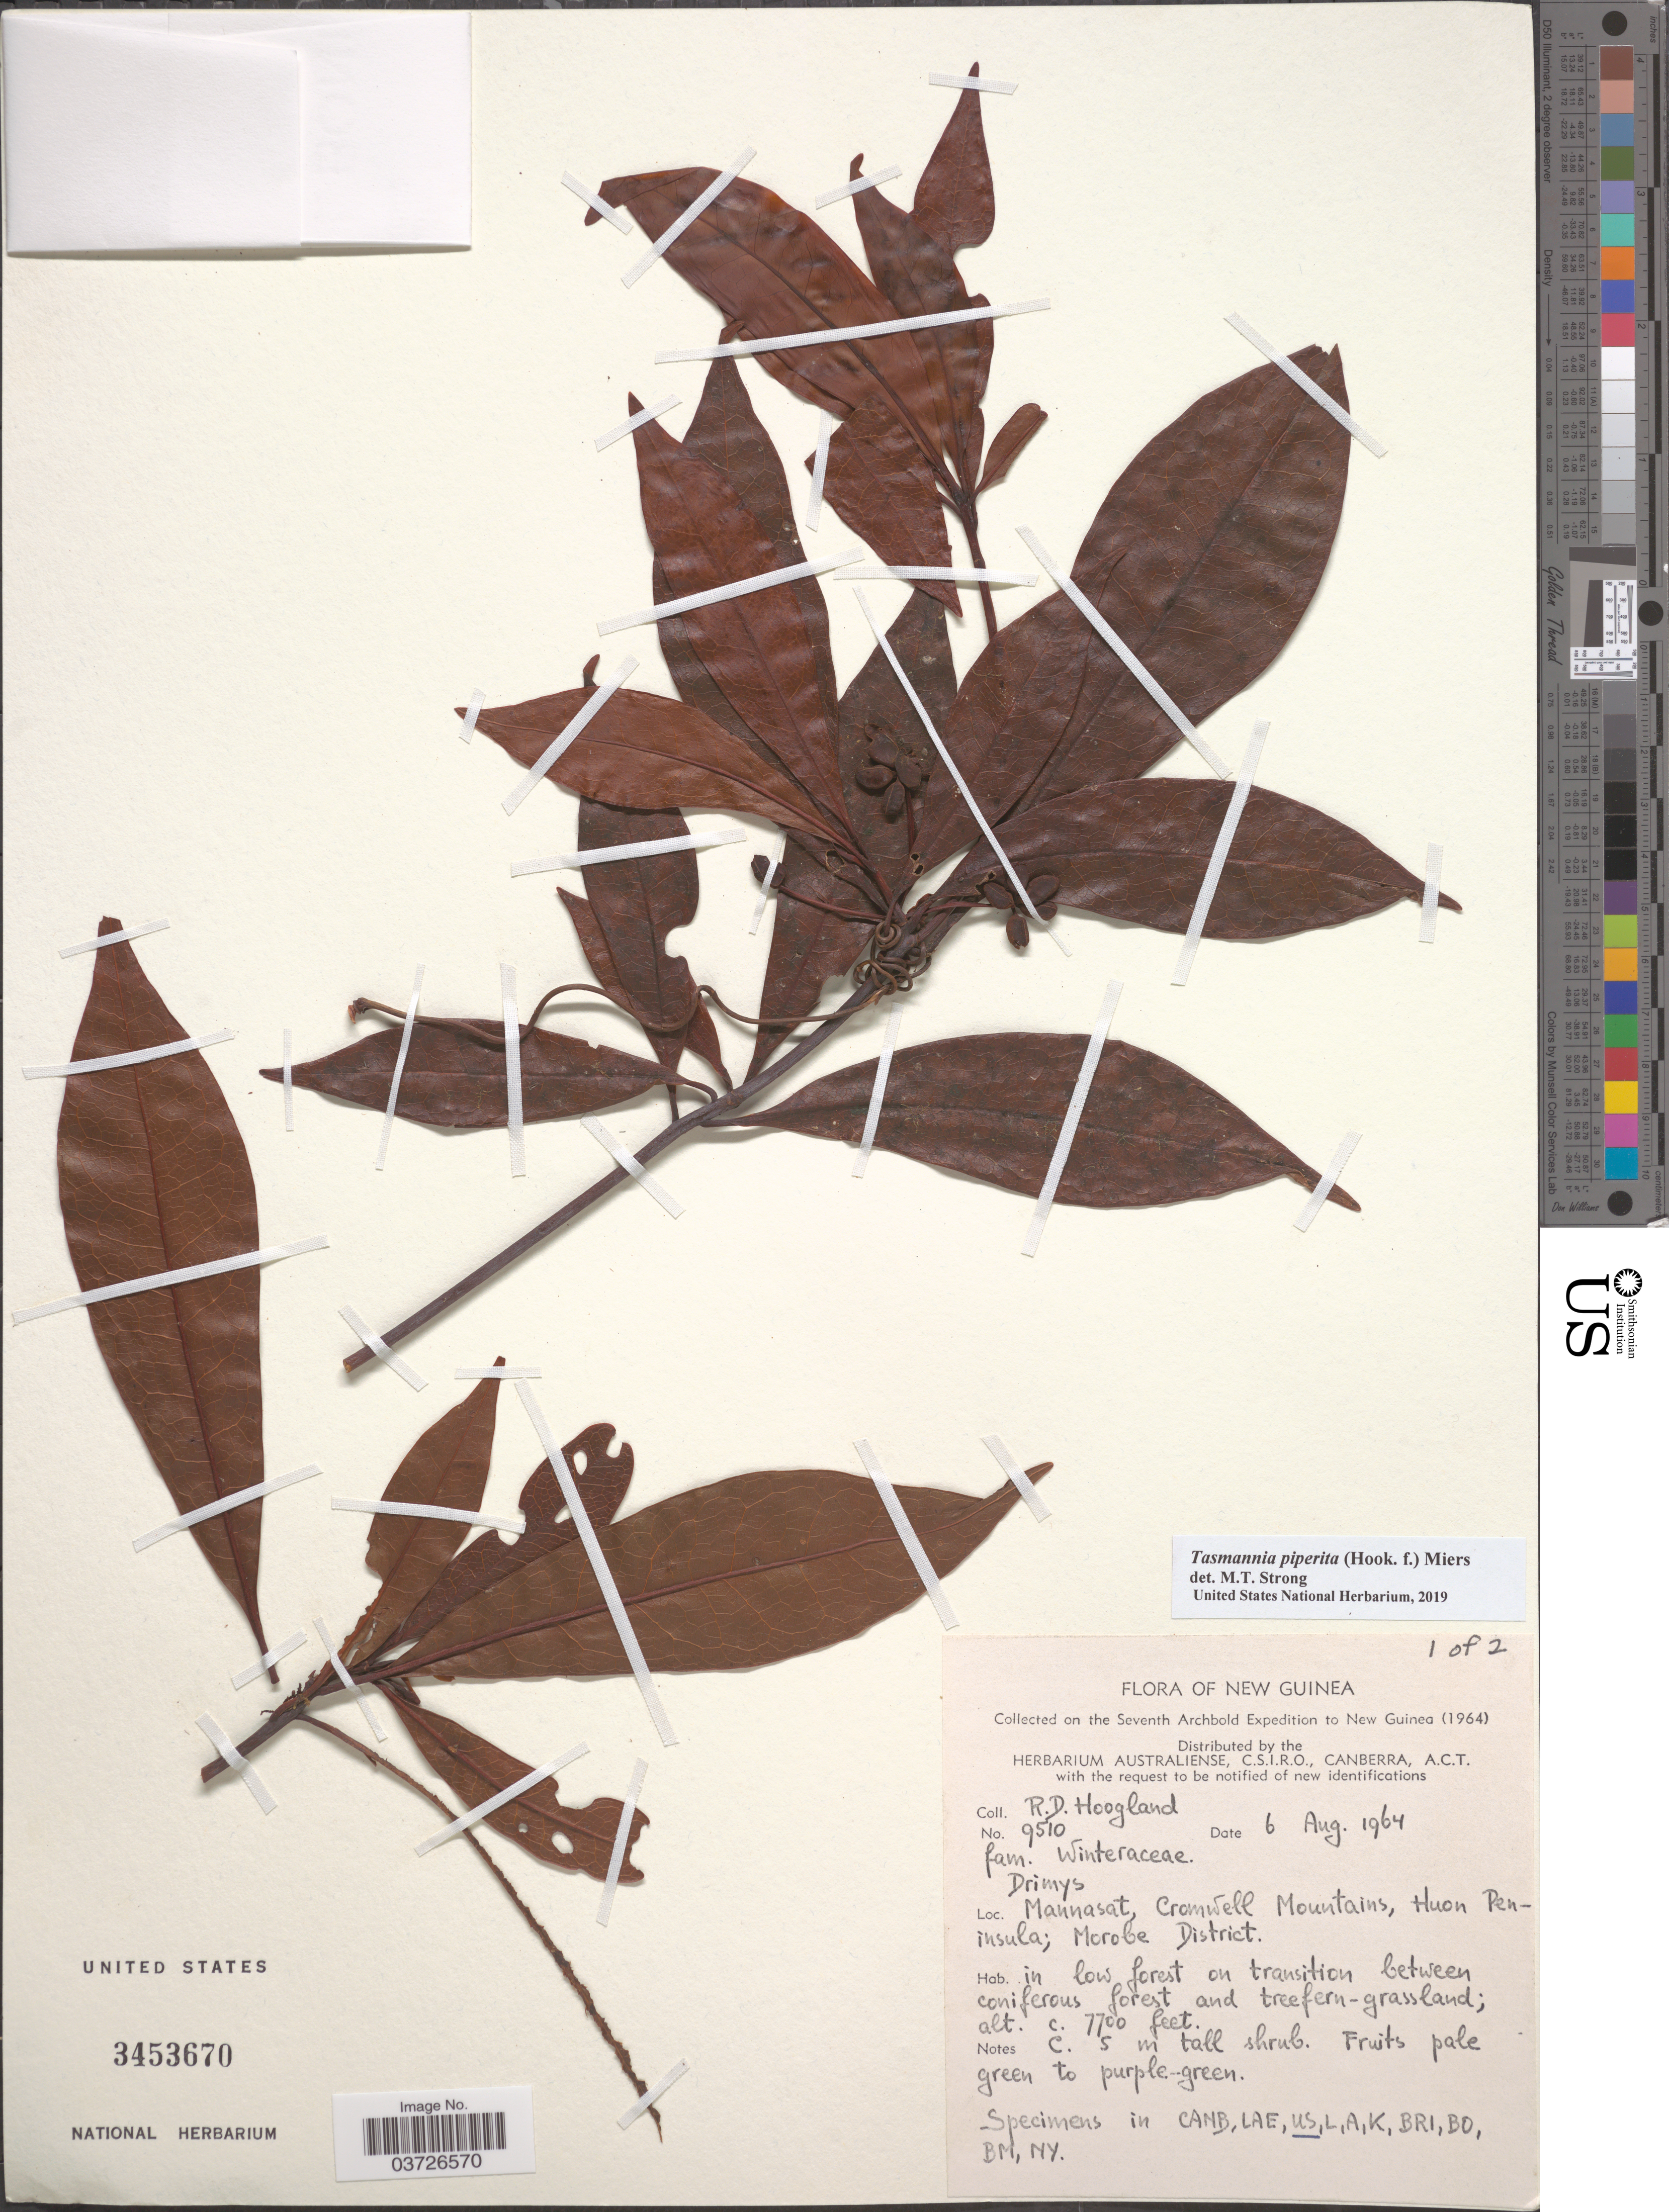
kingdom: Plantae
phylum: Tracheophyta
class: Magnoliopsida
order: Canellales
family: Winteraceae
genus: Tasmannia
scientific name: Tasmannia piperita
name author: (Hook. f.) Miers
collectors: R. D. Hoogland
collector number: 9510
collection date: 1964-08-06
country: Papua New Guinea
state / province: Morobe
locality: New Guinea. Mannasat, Cramwell Mountains, Huon Peninsula; Morobe District.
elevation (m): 2347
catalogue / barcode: US 3453670